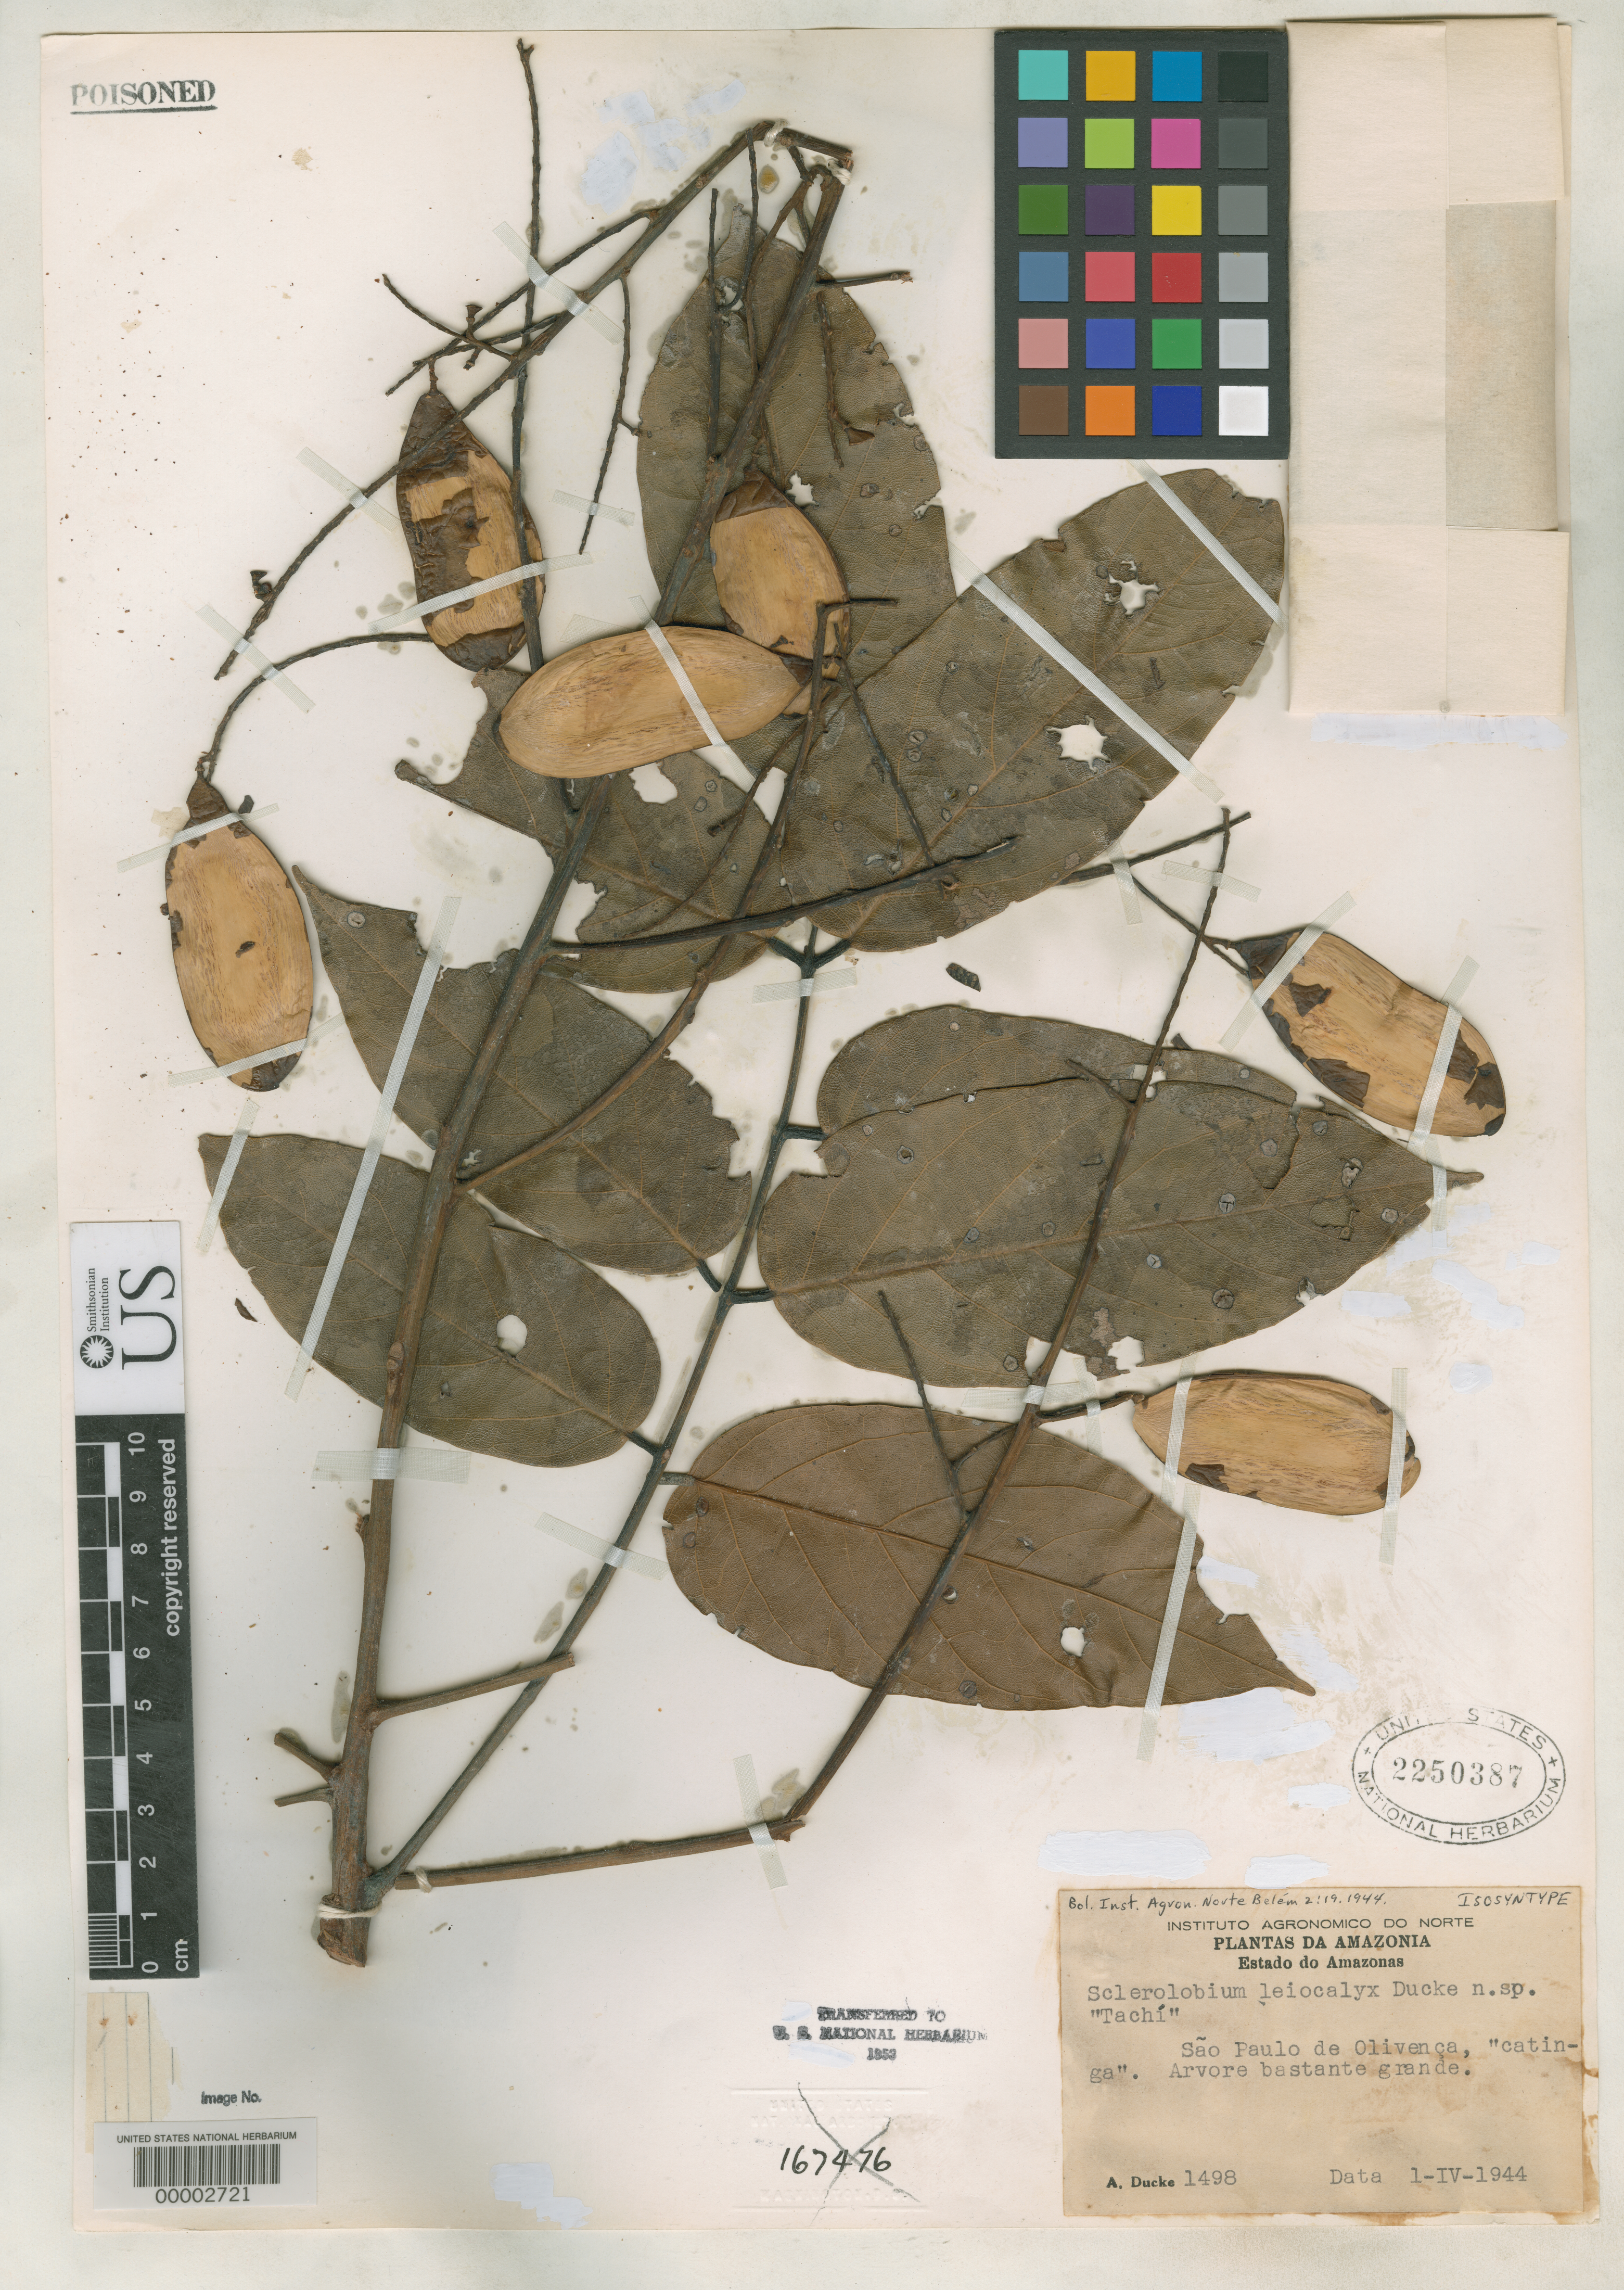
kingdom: Plantae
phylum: Tracheophyta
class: Magnoliopsida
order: Fabales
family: Fabaceae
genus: Sclerolobium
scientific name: Sclerolobium leiocalyx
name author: Ducke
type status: Isosyntype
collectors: A. Ducke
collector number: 1498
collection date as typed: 1-IV-1944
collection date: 1944-04-01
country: Brazil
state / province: Amazonas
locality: São Paulo de Olivença.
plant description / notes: One of two collections cited in protologue. Gomes de la Silva & H.C. Lima (2007, Rodriguésia 58: 399) cite "Tipo" as Ducke 1028 with "holótipo RB".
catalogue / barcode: US 2250387